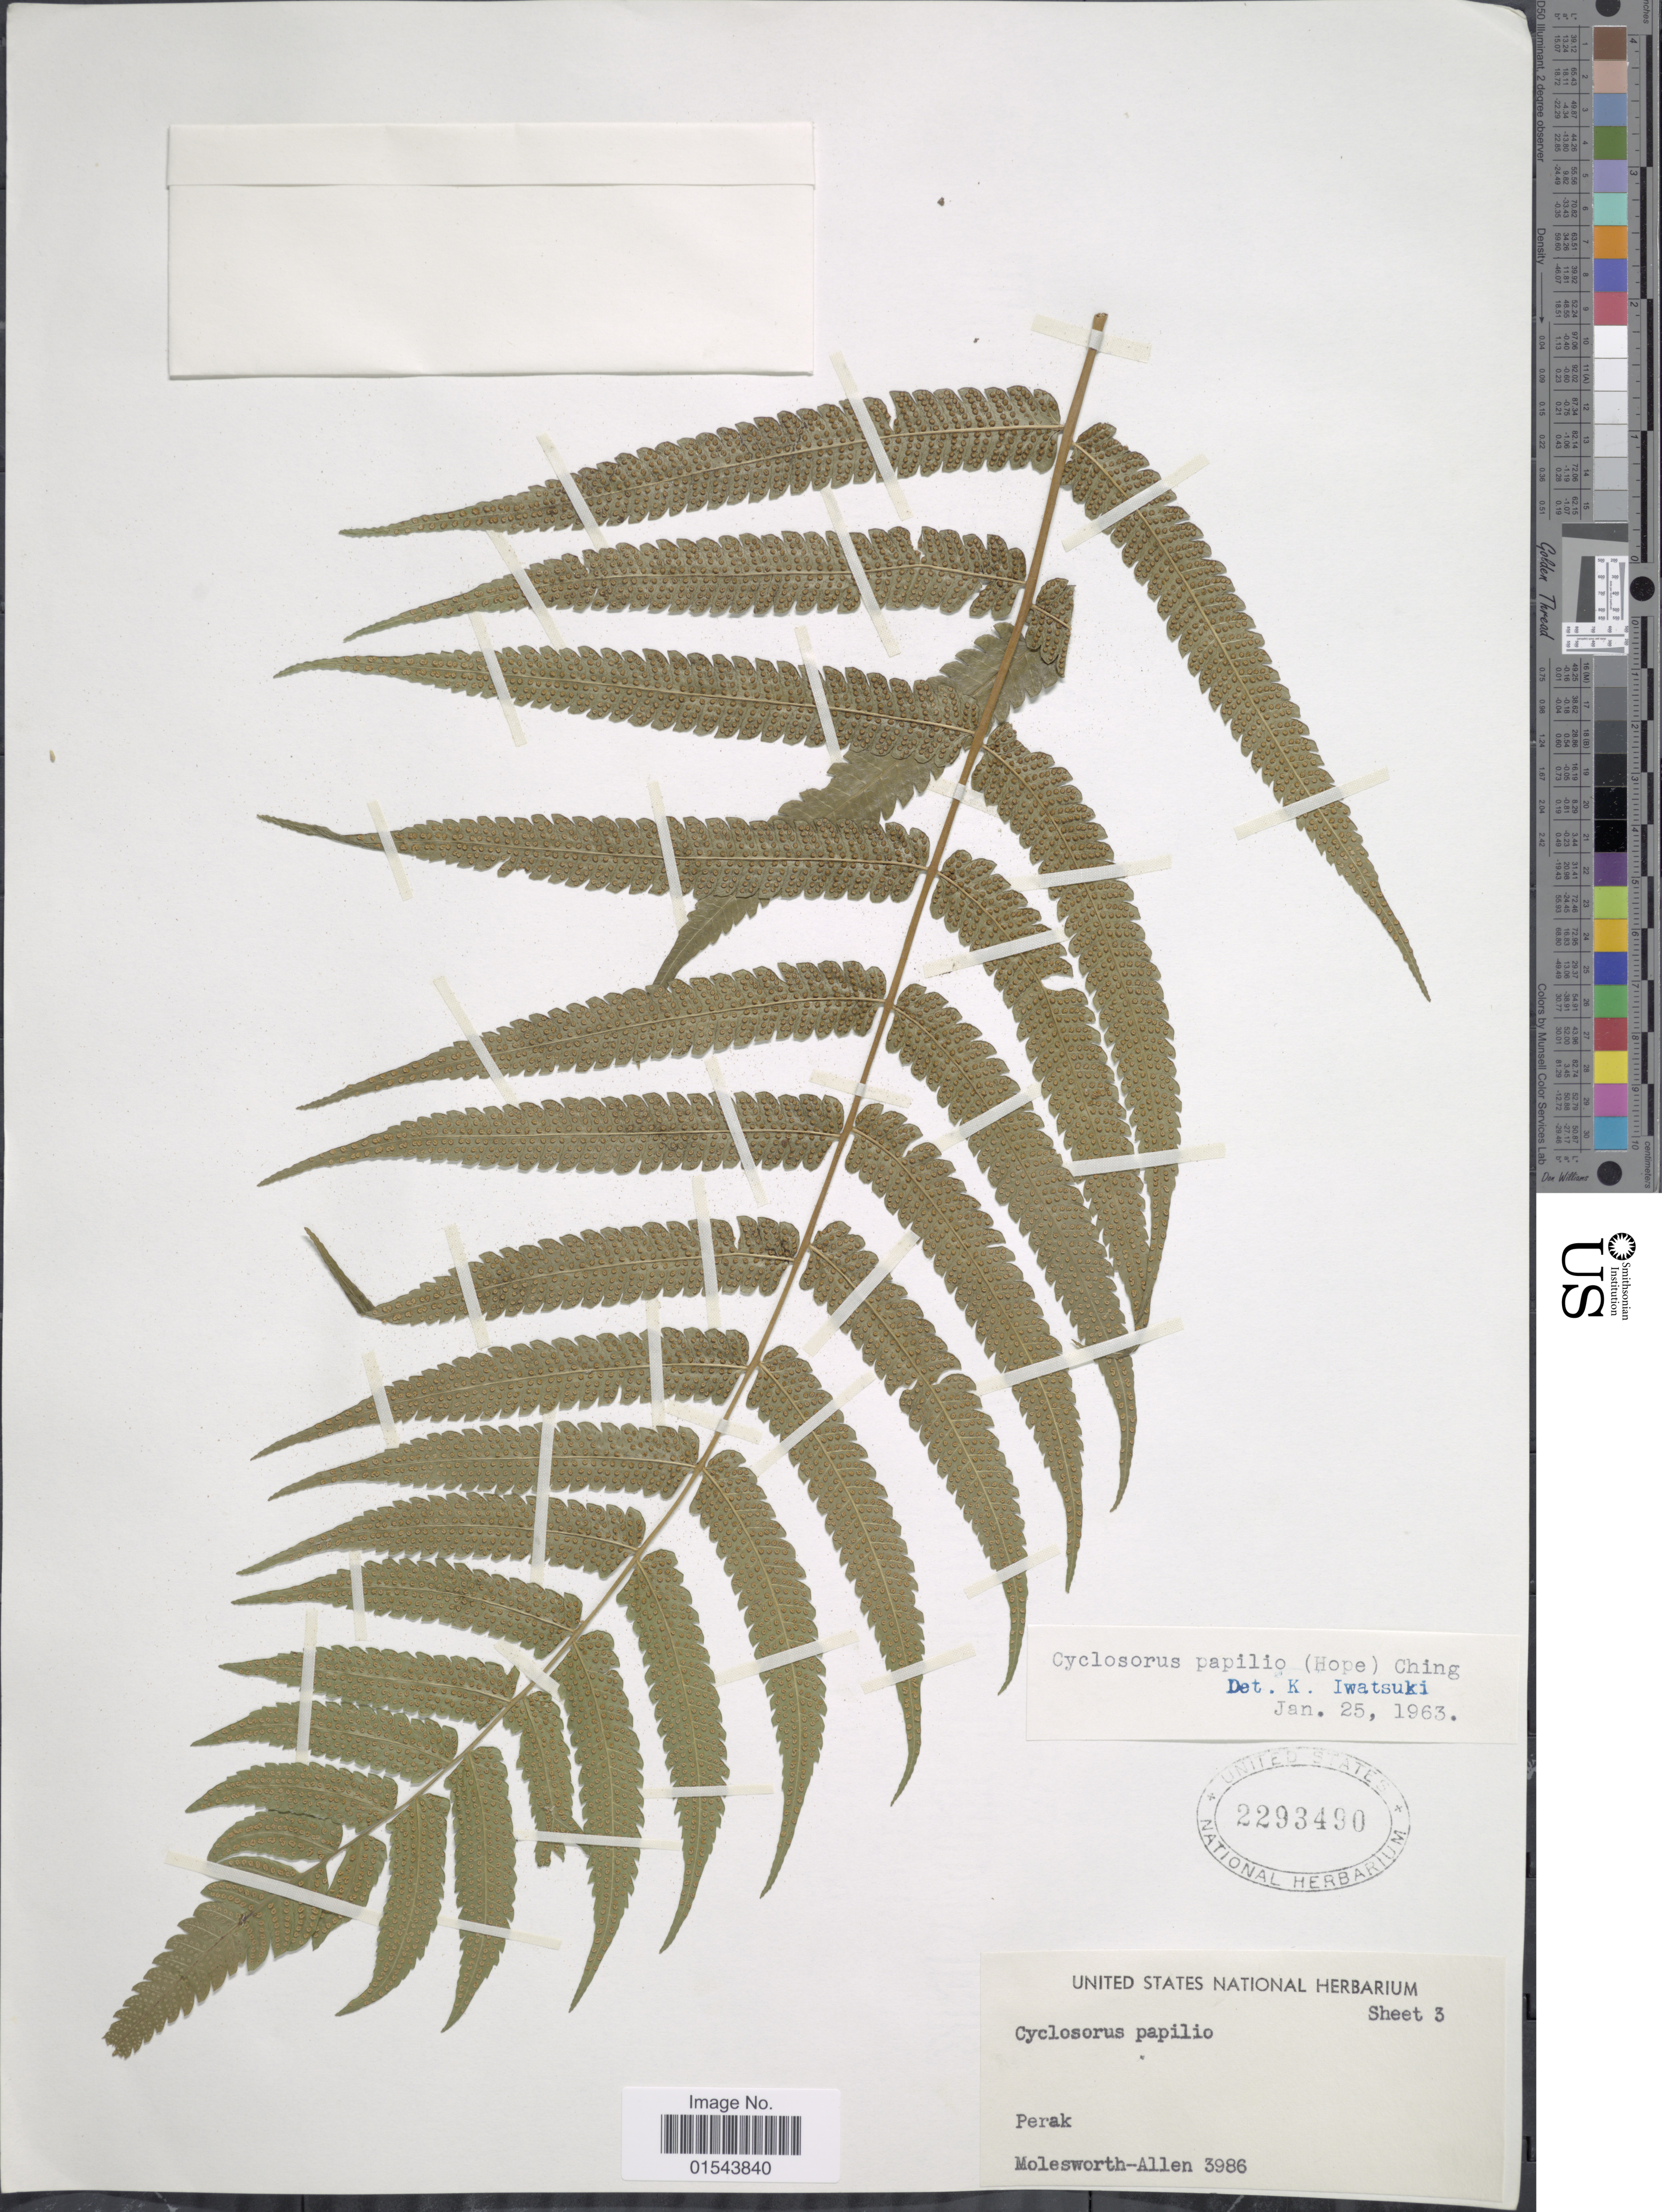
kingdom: Plantae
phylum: Tracheophyta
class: Polypodiopsida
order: Polypodiales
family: Thelypteridaceae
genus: Christella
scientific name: Christella papilio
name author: (C. Hope) Ching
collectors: B. E. G. Molesworth-Allen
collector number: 3986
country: Malaysia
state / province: Perak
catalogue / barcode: US 2293490